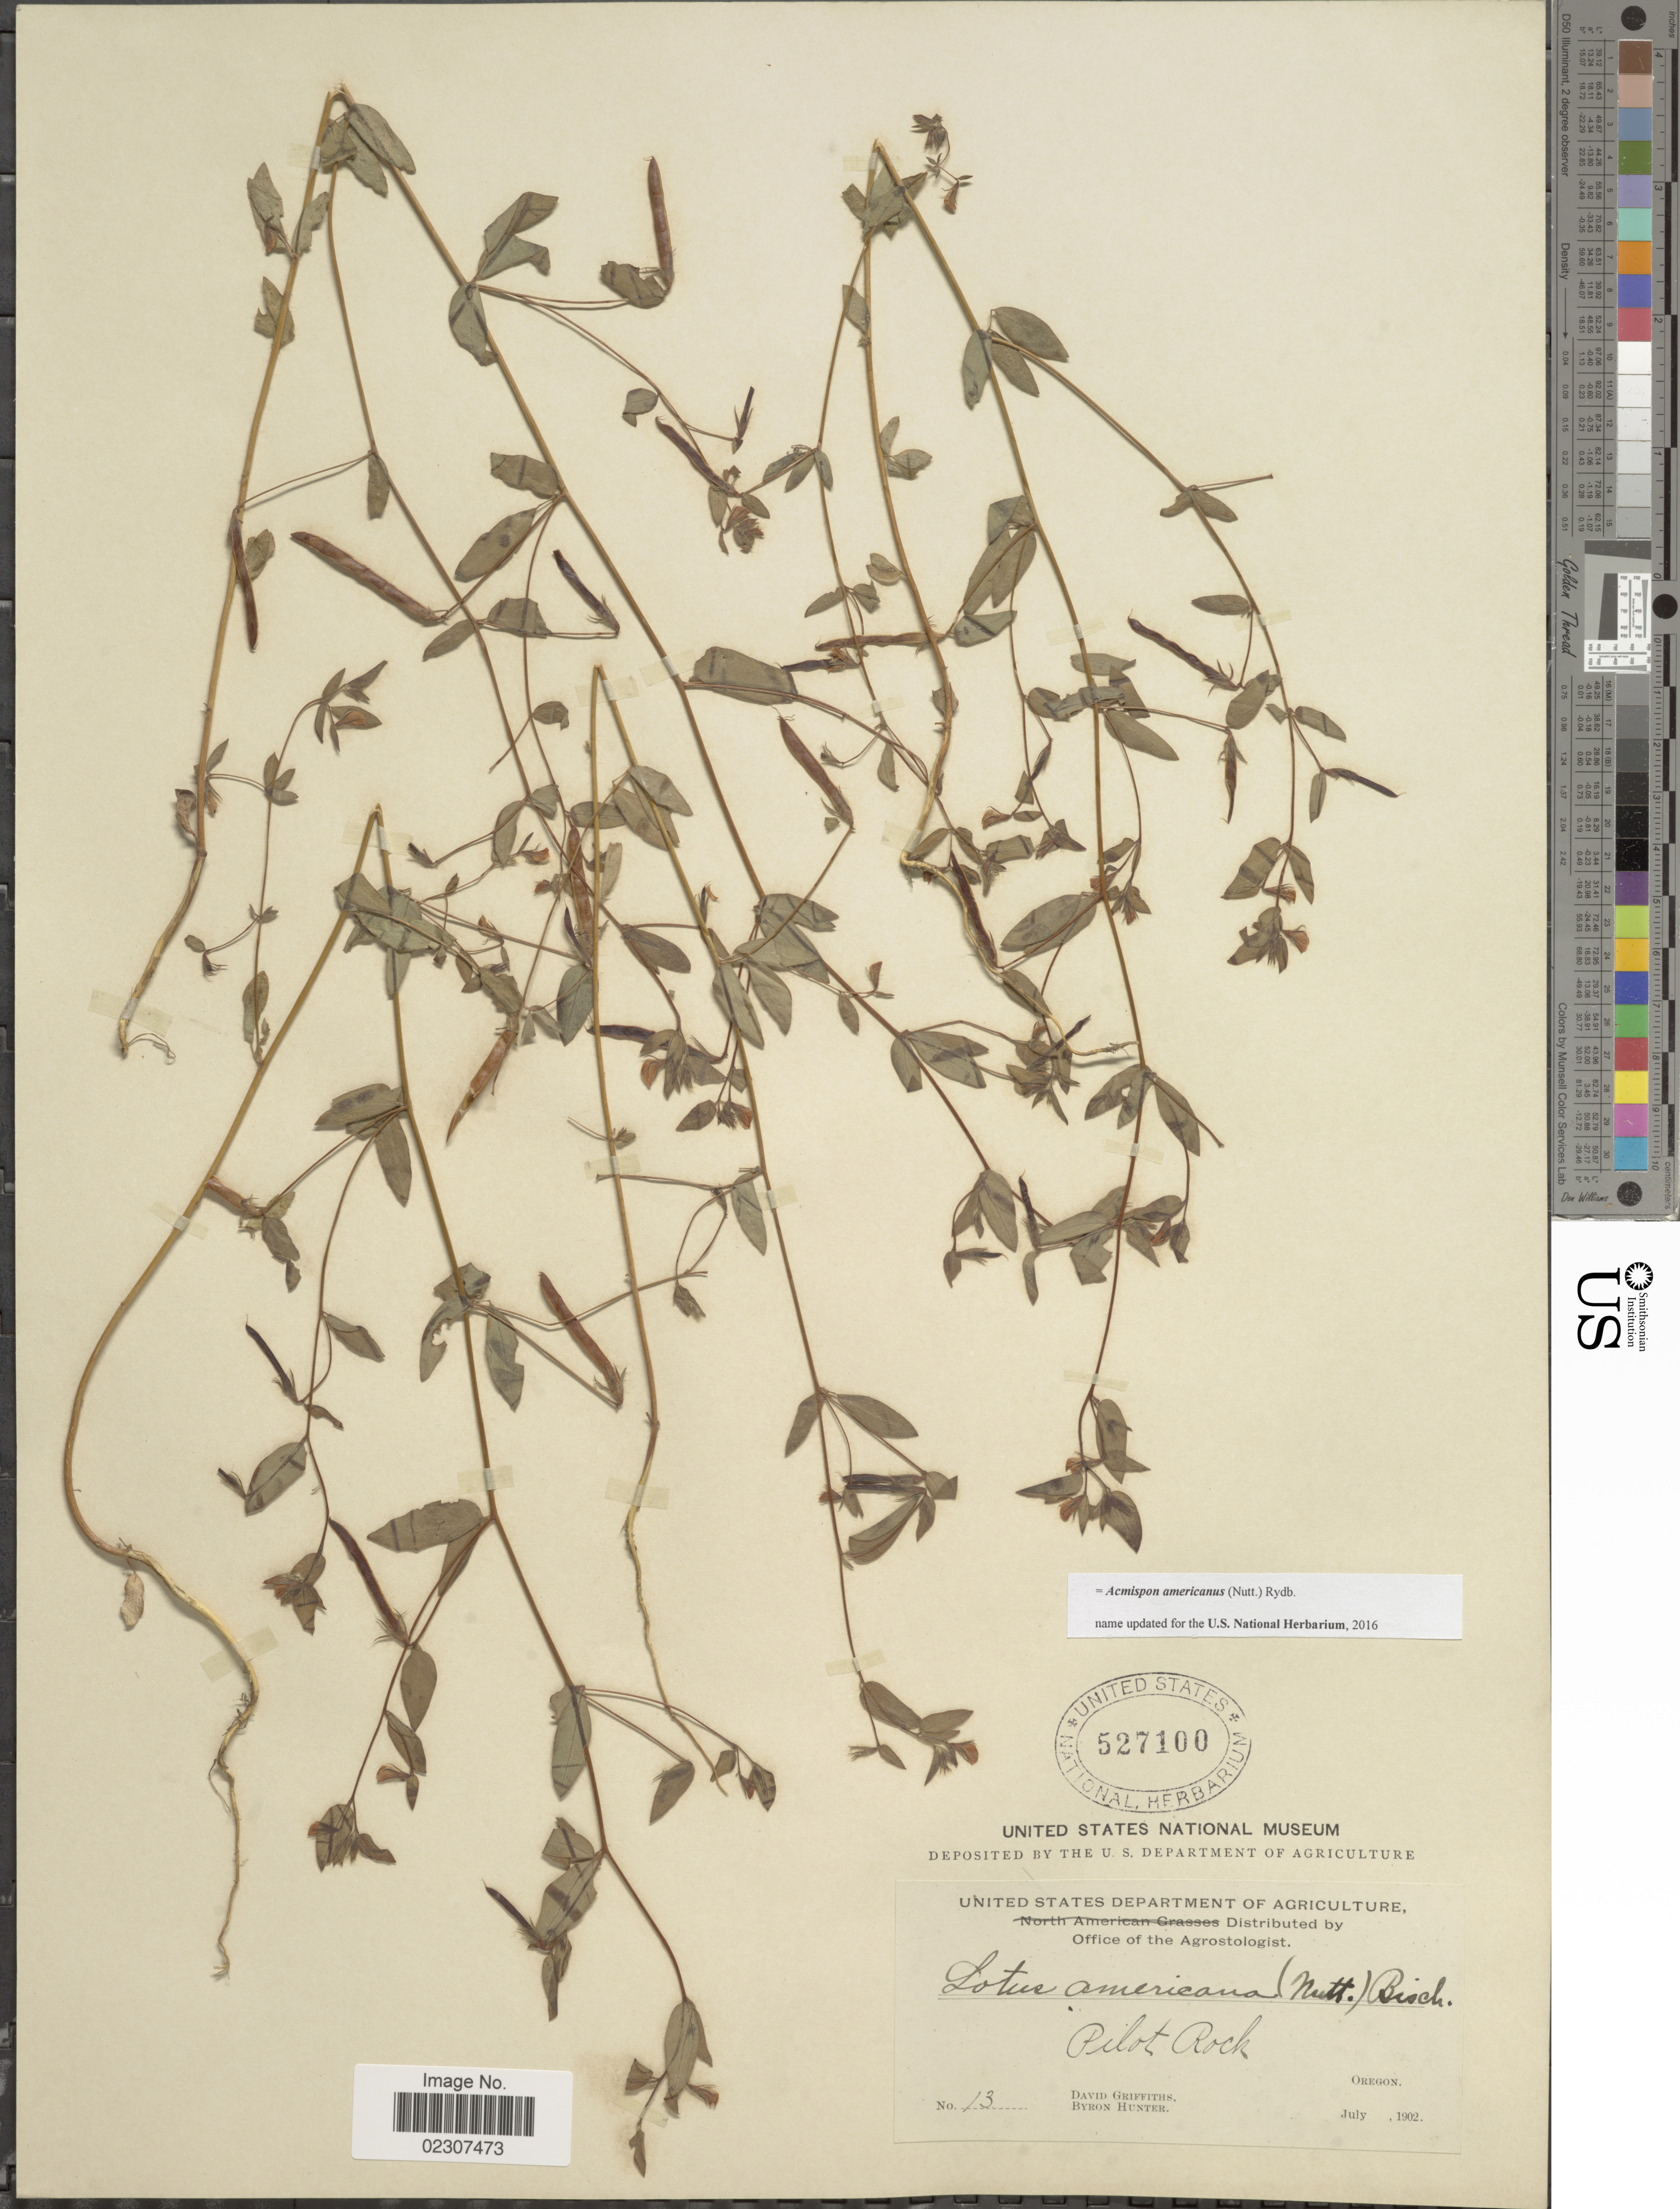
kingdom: Plantae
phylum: Tracheophyta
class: Magnoliopsida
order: Fabales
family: Fabaceae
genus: Acmispon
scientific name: Acmispon americanus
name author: (Nutt.) Rydb.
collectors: D. Griffiths & B. Hunter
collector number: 13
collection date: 1902-07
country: United States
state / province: Oregon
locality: Pilot Rock, Oregon.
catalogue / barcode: US 527100